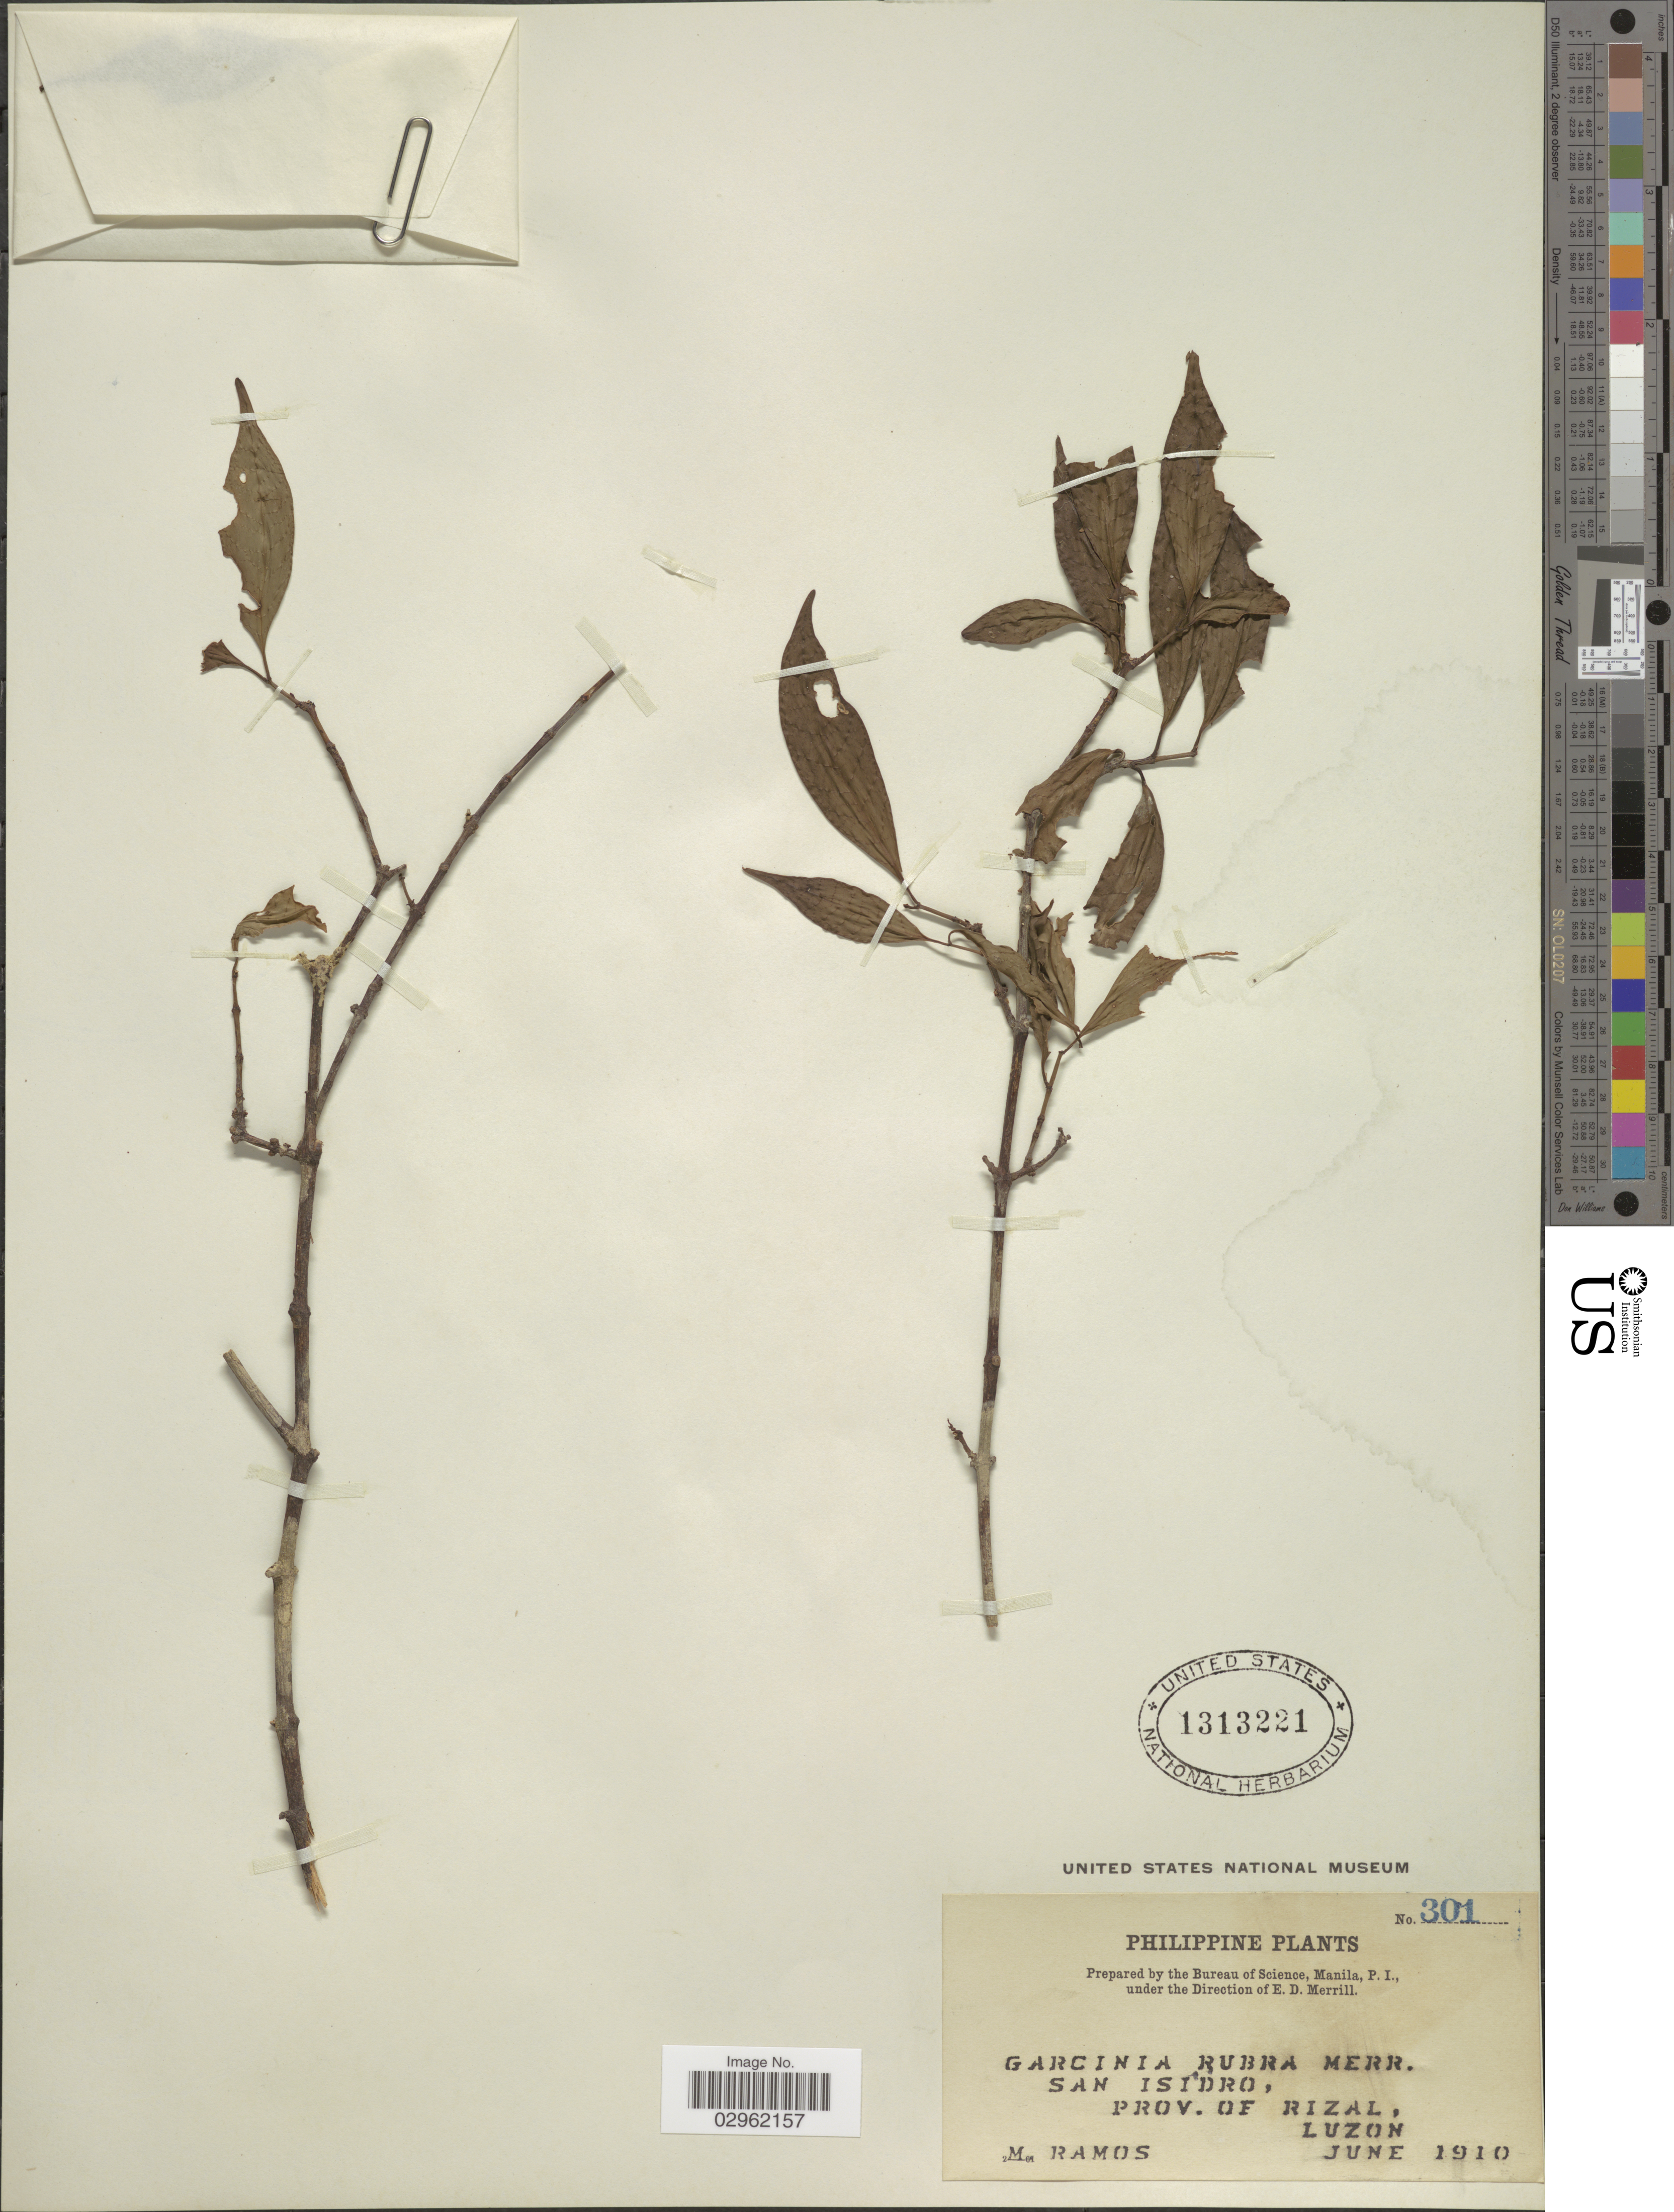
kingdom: Plantae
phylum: Tracheophyta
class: Magnoliopsida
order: Malpighiales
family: Clusiaceae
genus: Garcinia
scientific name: Garcinia rubra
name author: Merr.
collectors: M. Ramos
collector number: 301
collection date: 1910-06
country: Philippines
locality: San Isidro, Prov. of Rizal, Luzon.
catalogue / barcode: US 1313221